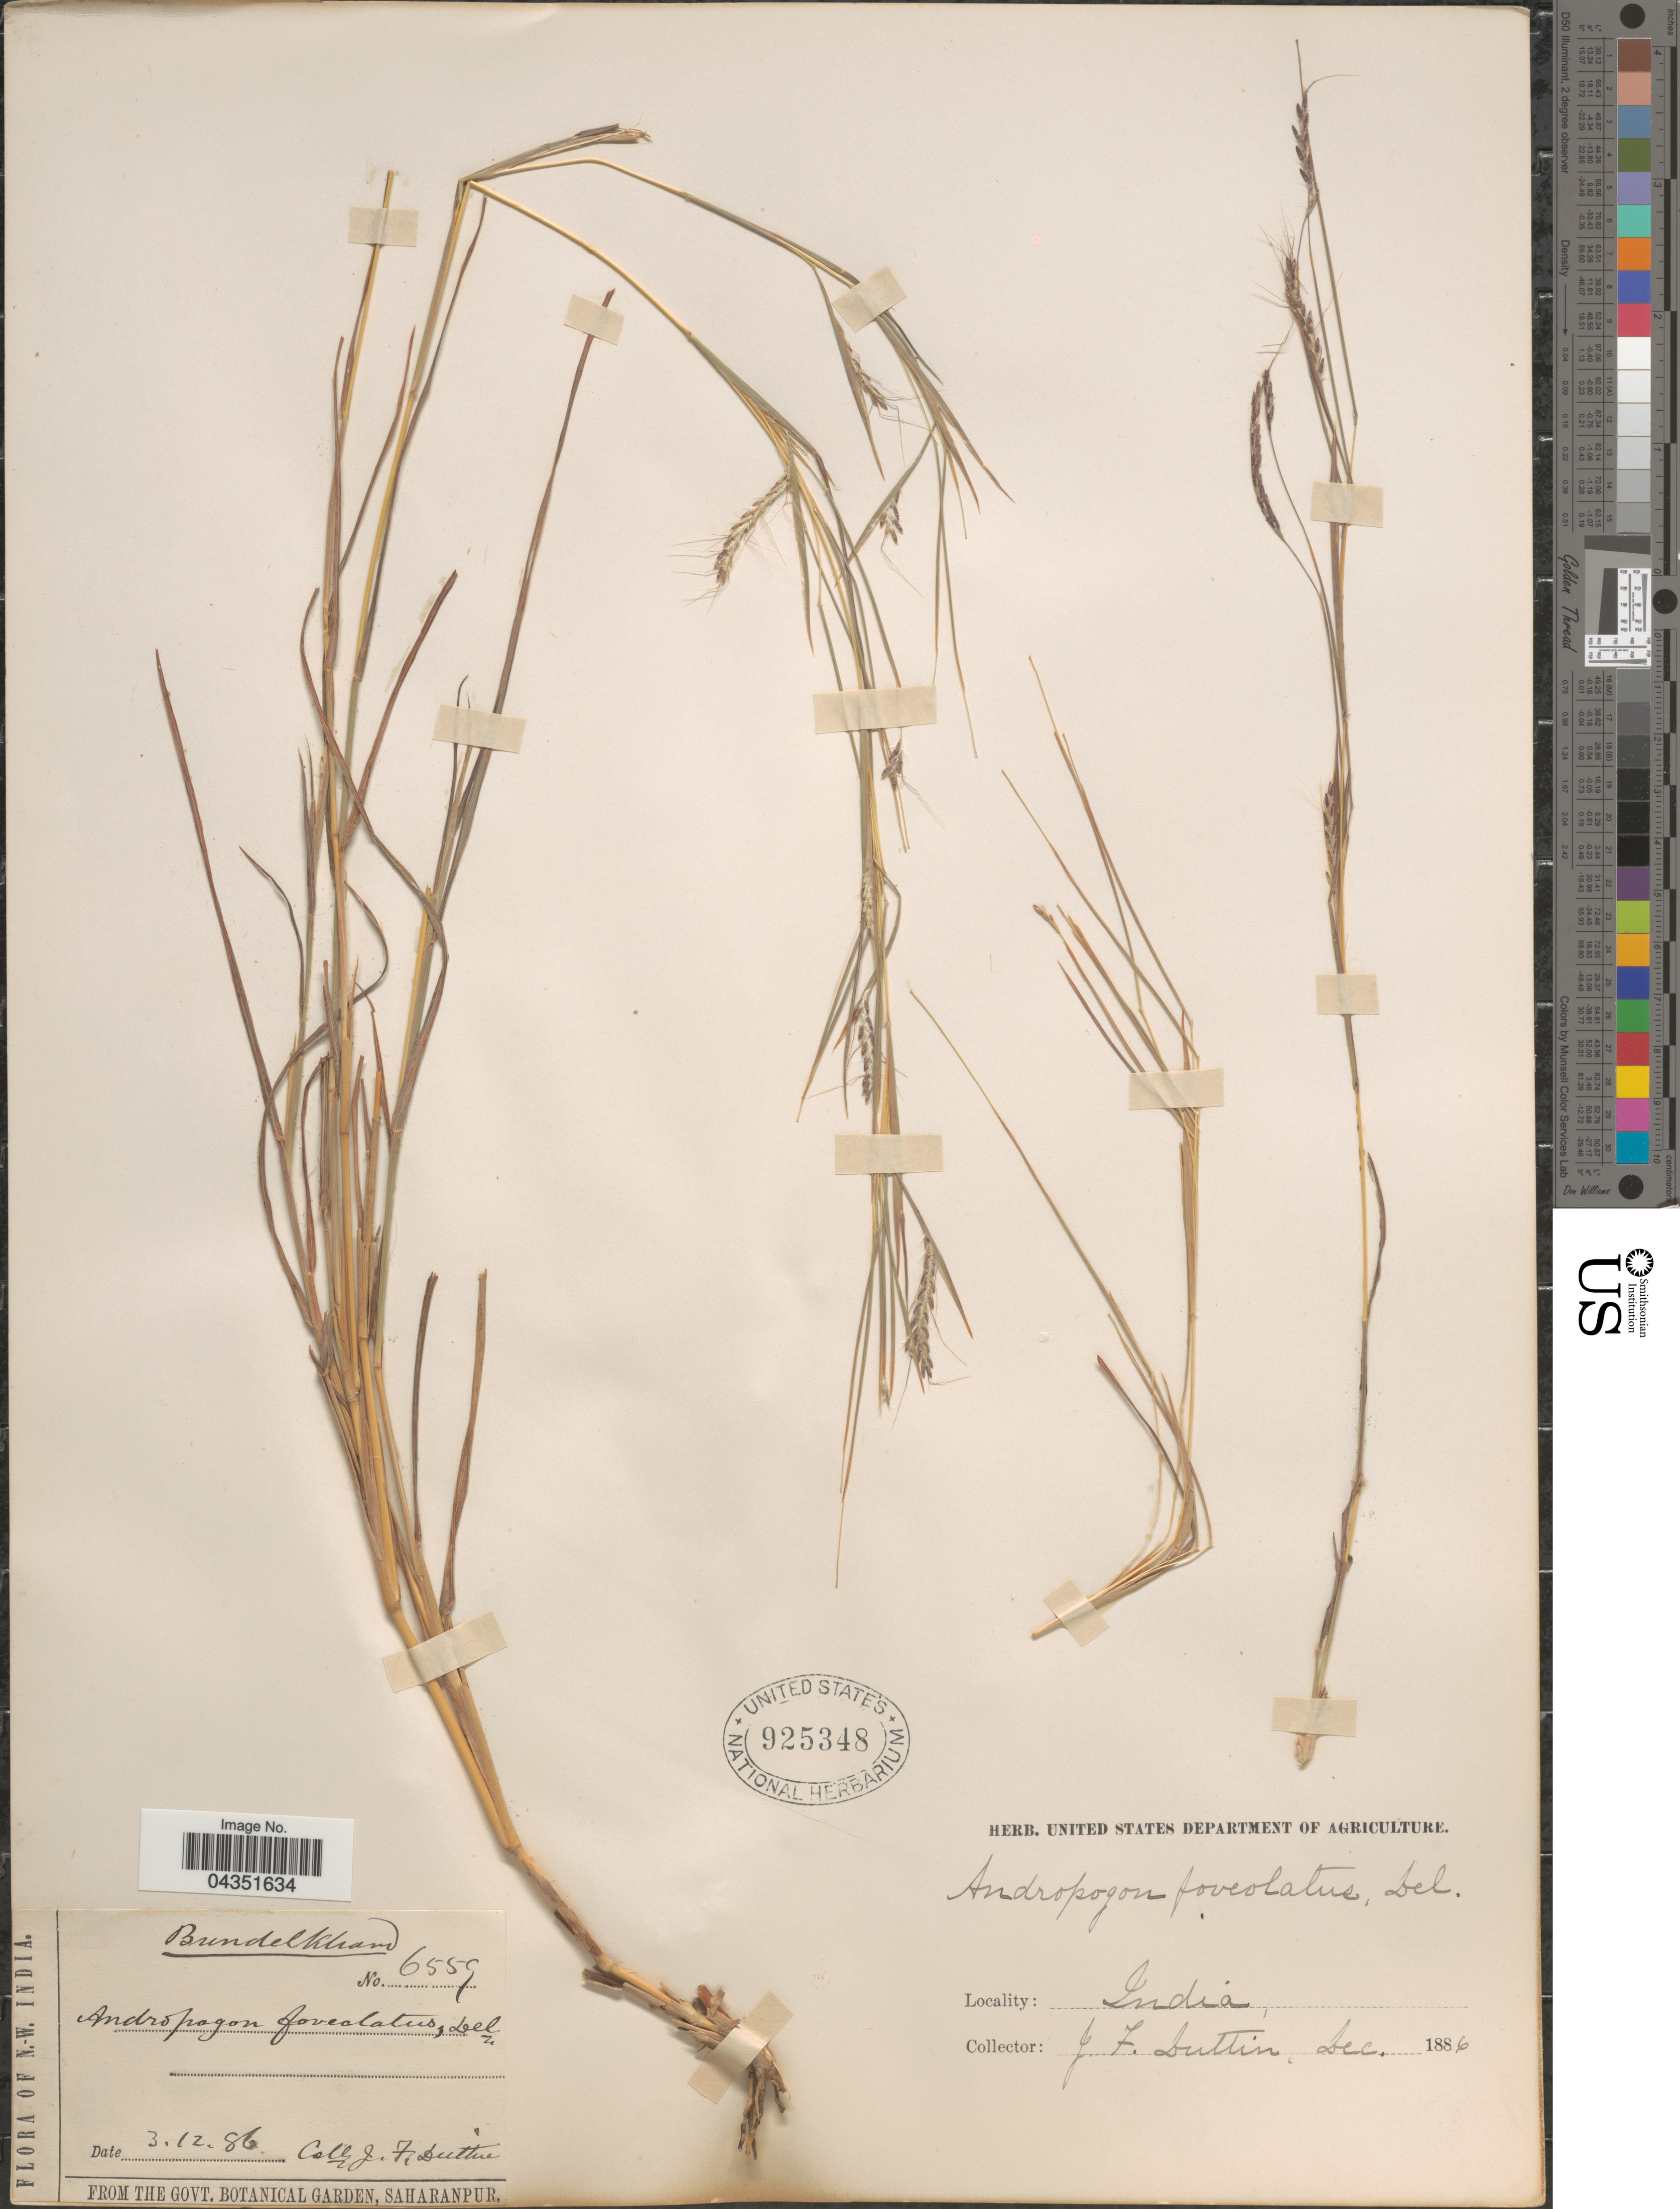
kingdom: Plantae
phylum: Tracheophyta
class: Liliopsida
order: Poales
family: Poaceae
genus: Eremopogon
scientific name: Eremopogon foveolatus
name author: (Delile) Stapf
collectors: J. F. Duthie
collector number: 6559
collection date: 1886-12-03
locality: N.W. India. Bundelkhand.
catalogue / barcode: US 925348